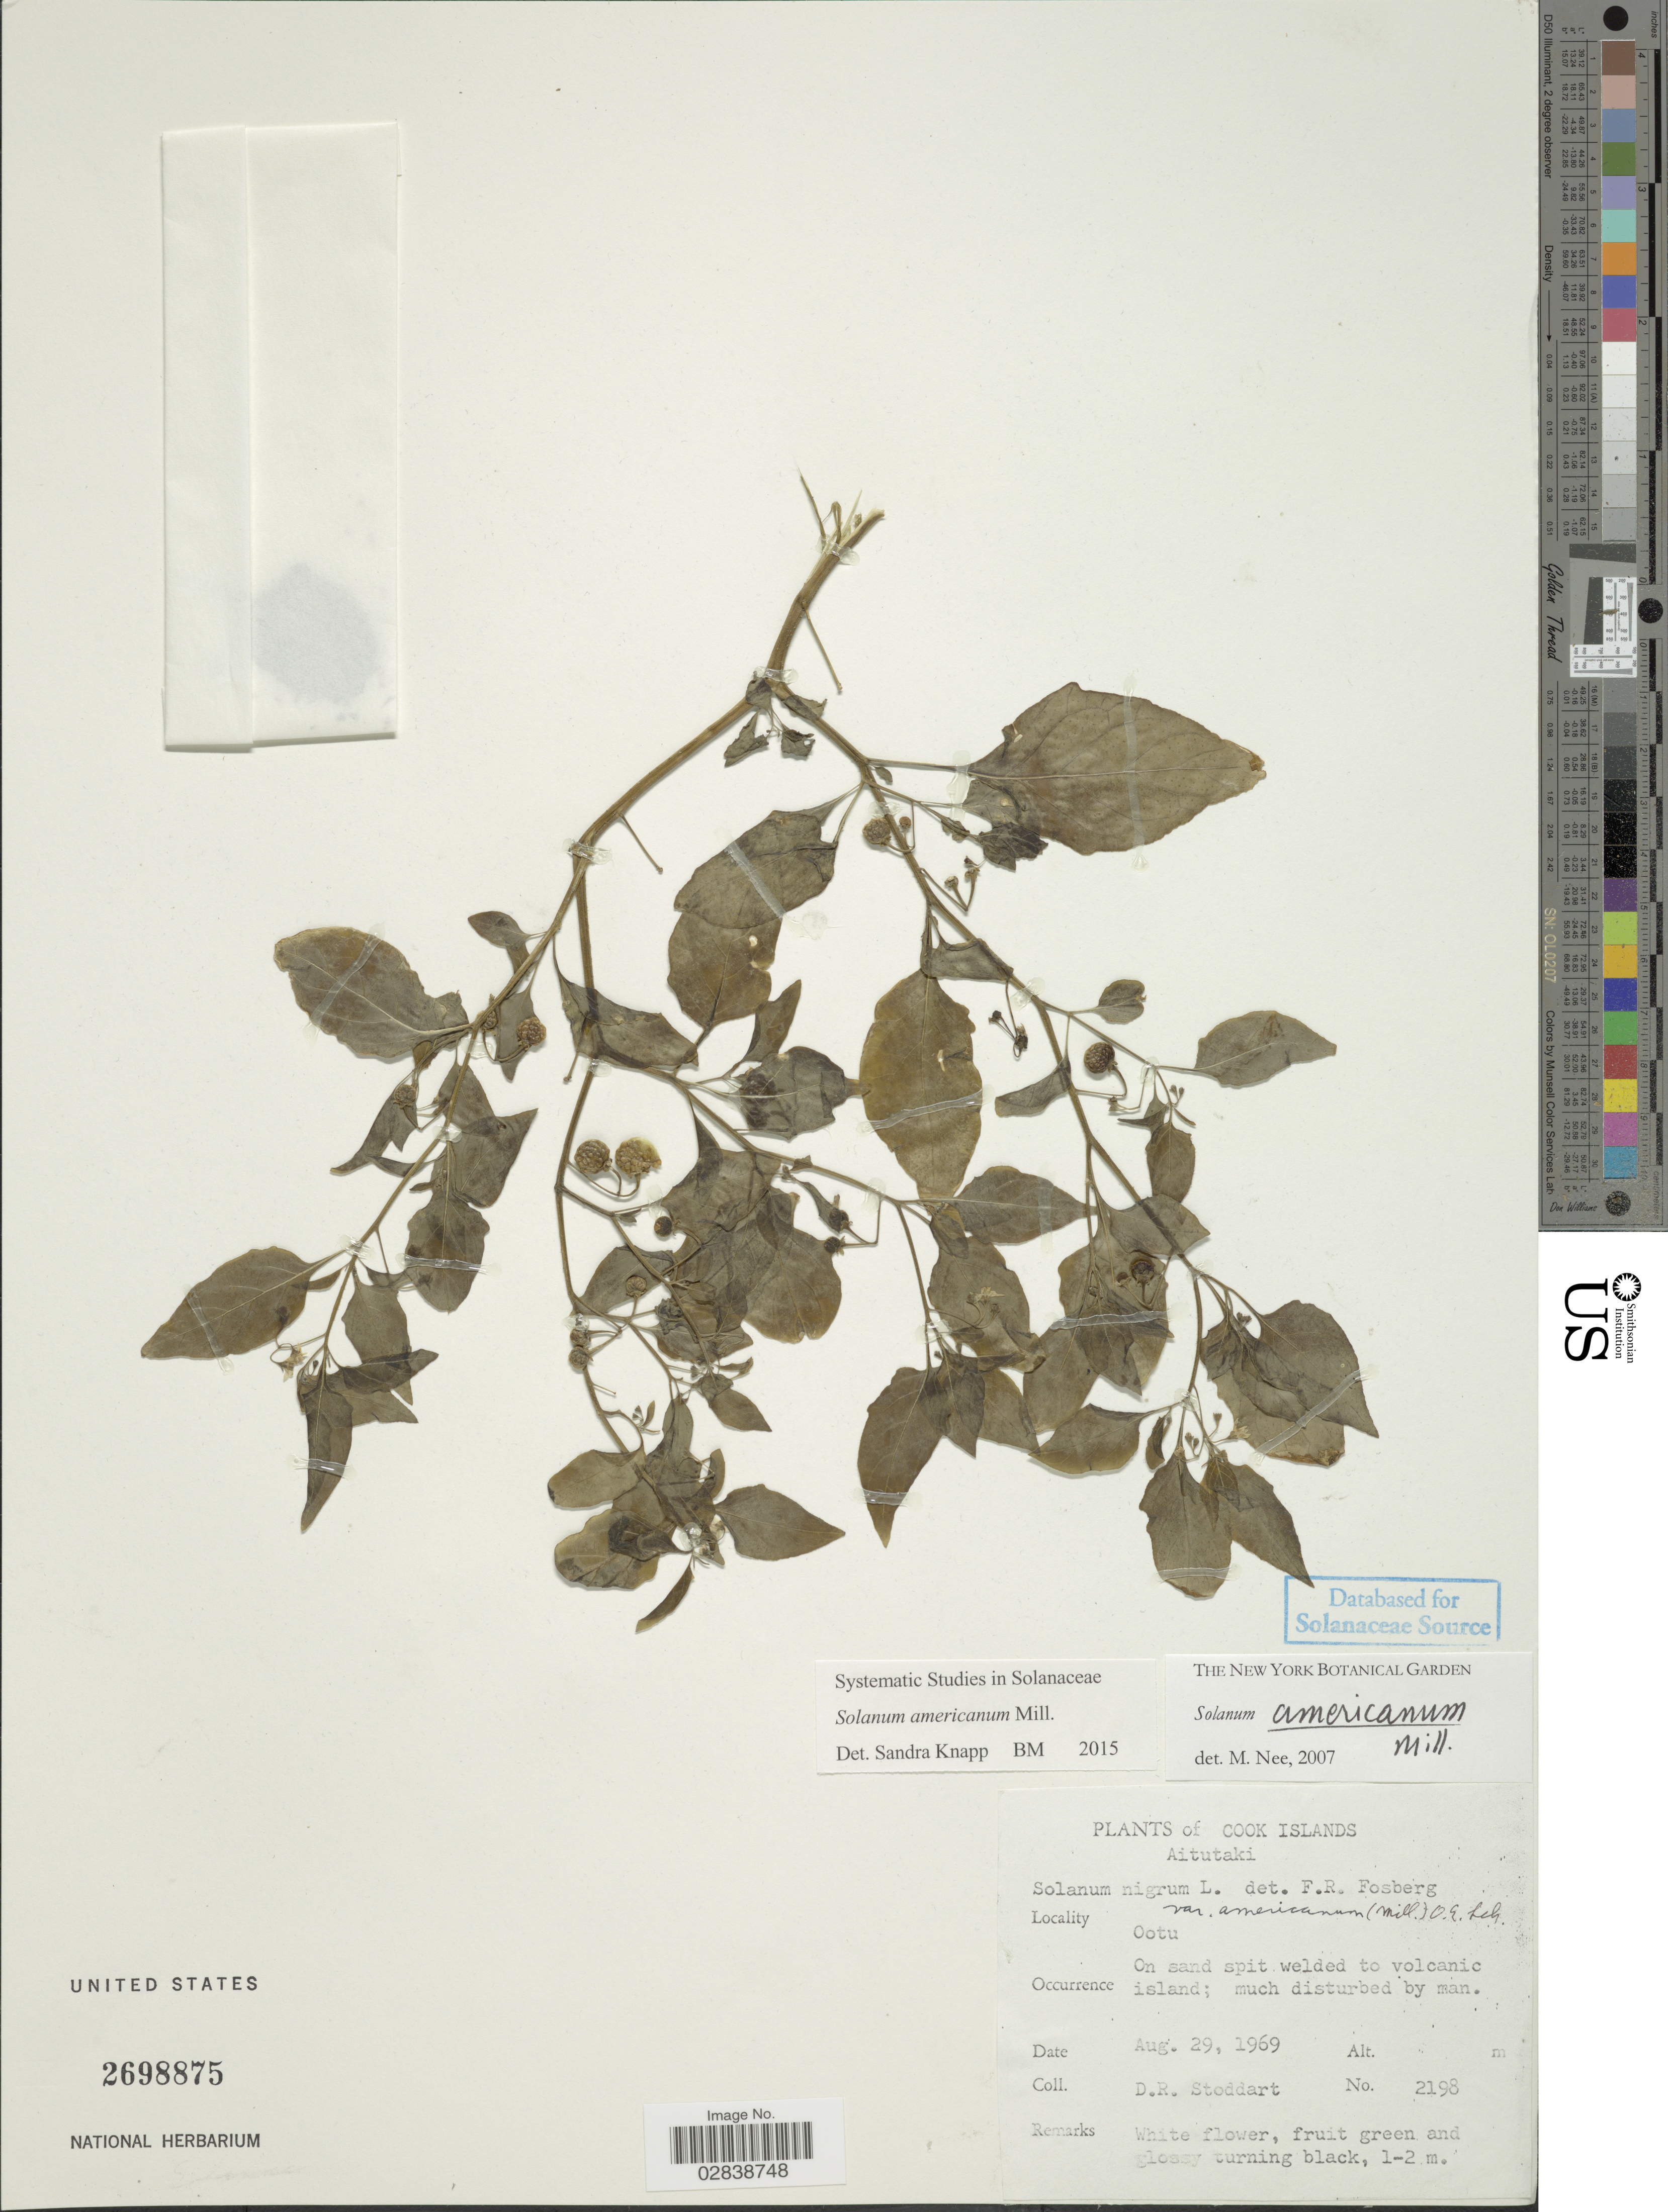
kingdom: Plantae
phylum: Tracheophyta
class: Magnoliopsida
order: Solanales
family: Solanaceae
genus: Solanum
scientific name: Solanum americanum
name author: Mill.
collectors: D. R. Stoddart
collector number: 2198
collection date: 1969-08-29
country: Cook Islands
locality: Aitutaki. Ootu.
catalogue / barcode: US 2698875